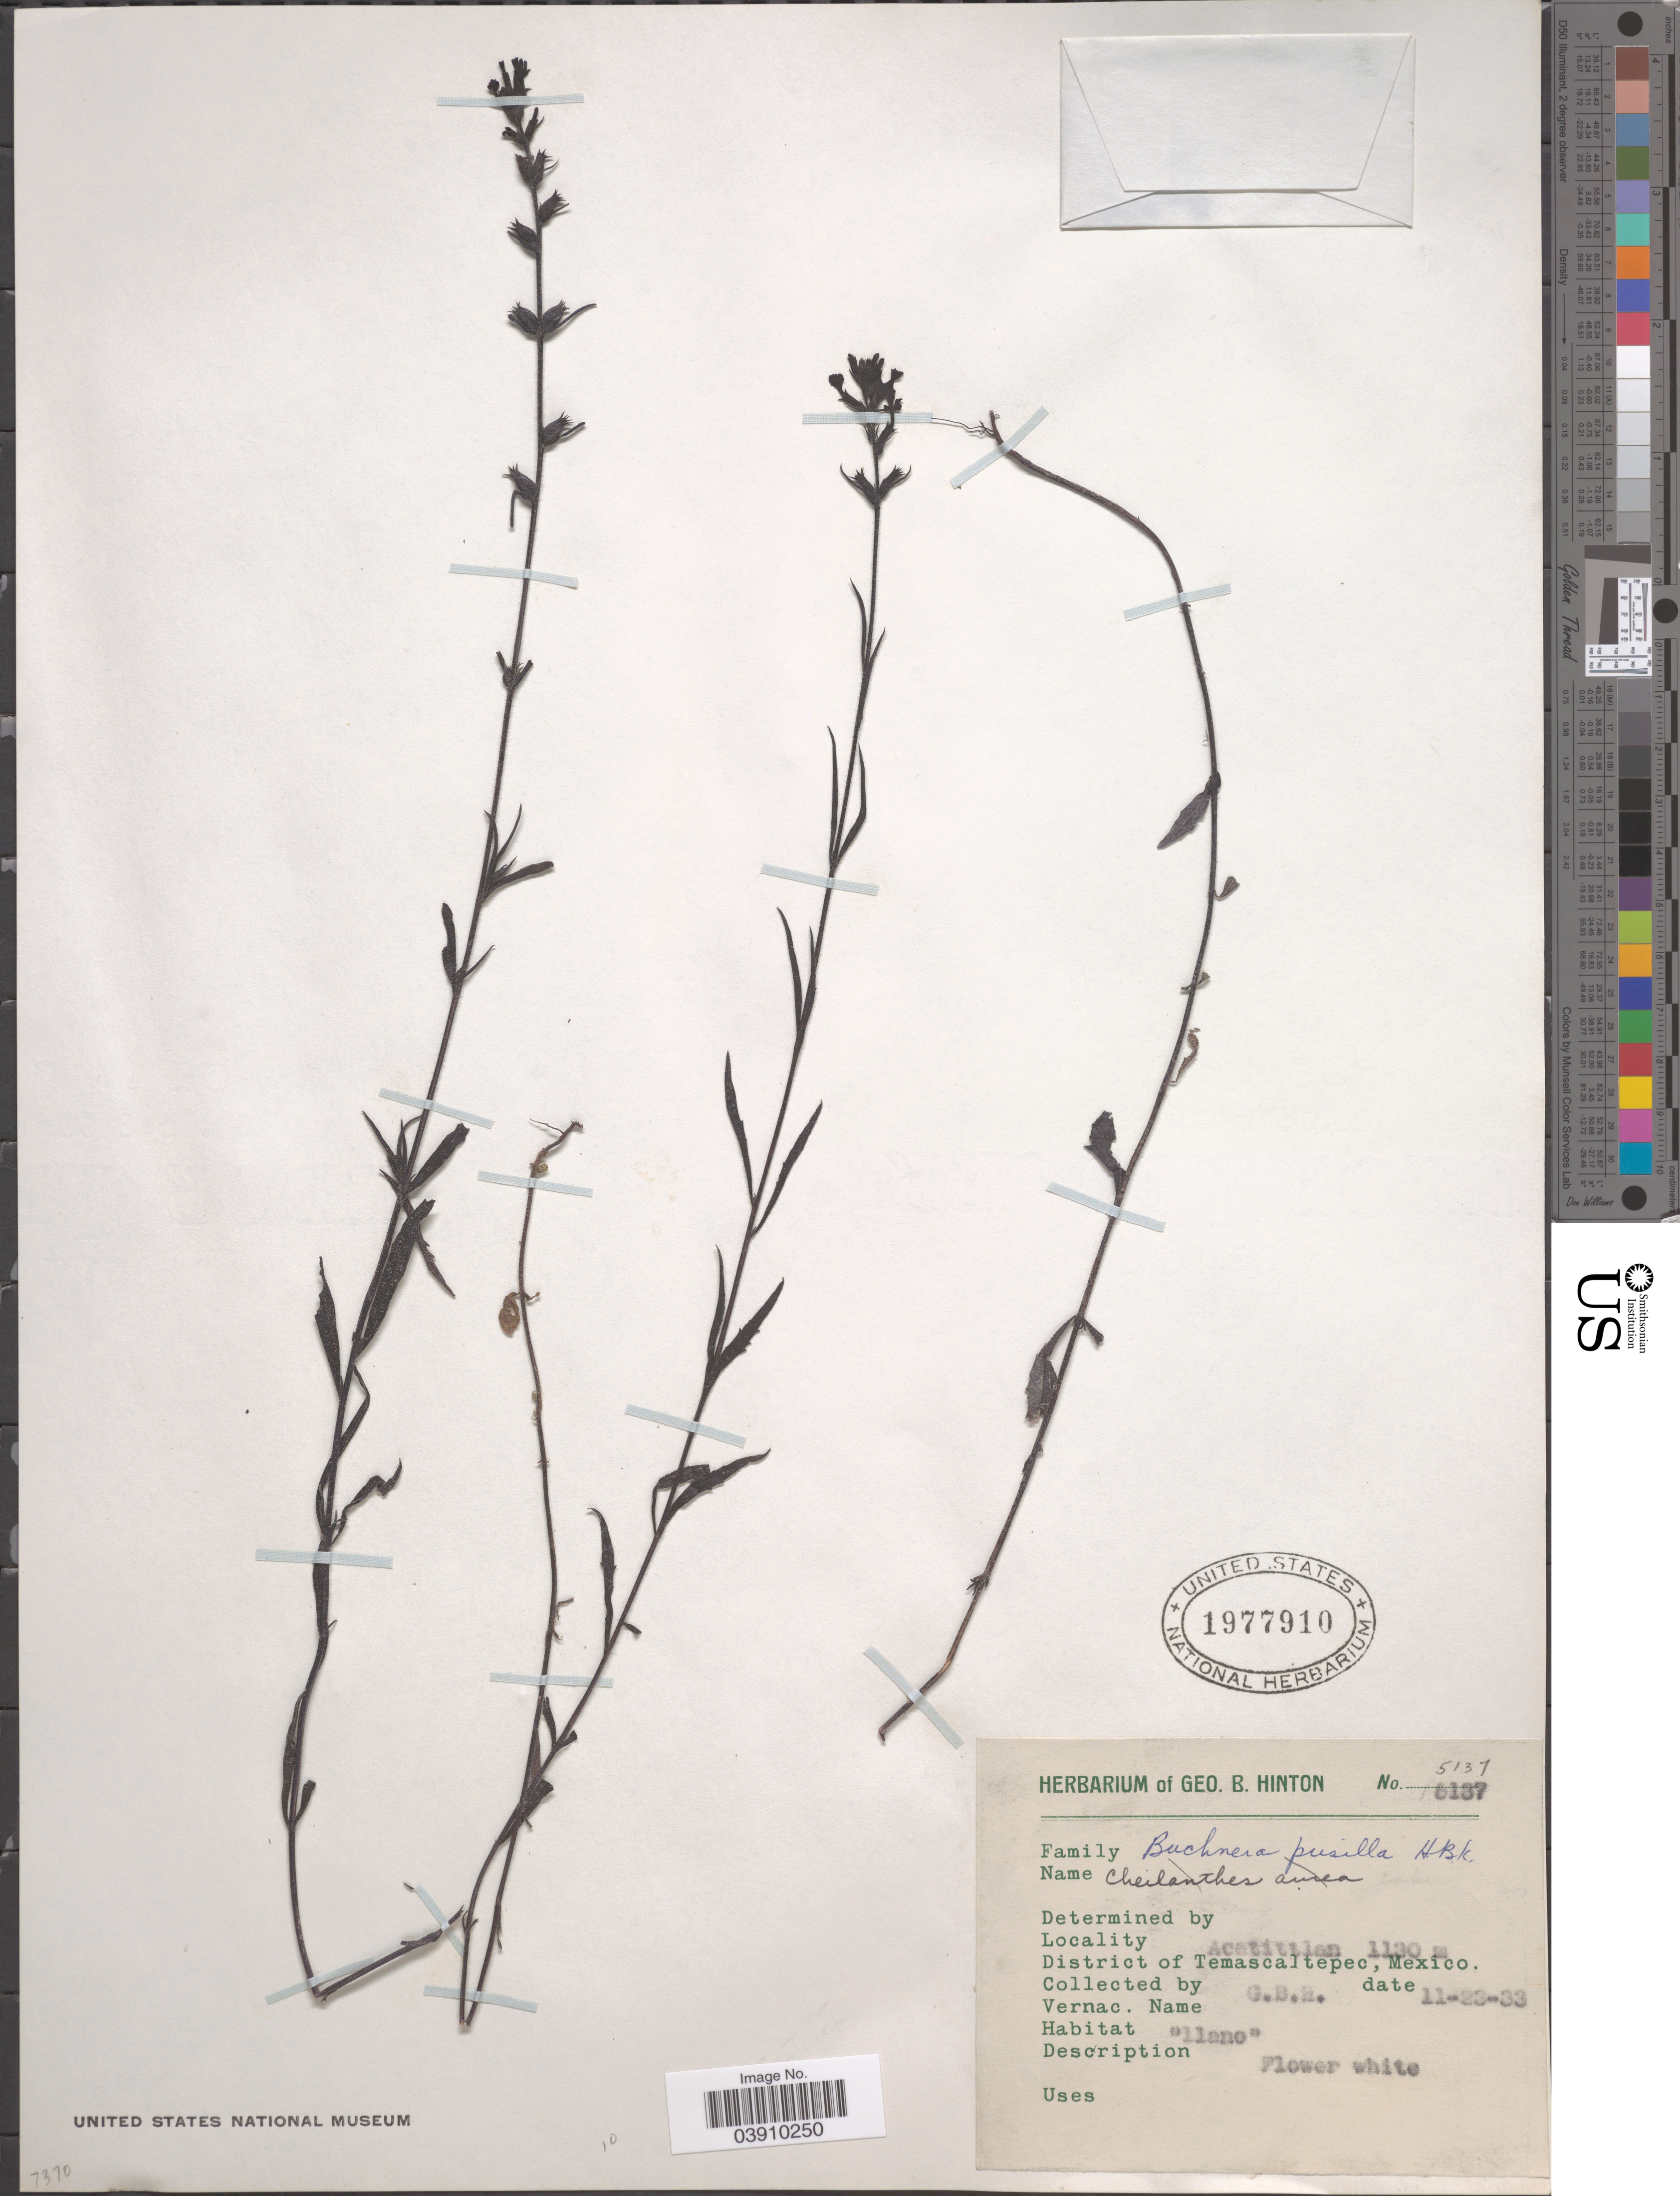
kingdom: Plantae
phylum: Tracheophyta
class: Magnoliopsida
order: Lamiales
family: Orobanchaceae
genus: Buchnera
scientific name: Buchnera pusilla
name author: Kunth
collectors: G. B. Hinton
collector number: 5137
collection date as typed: Transcribed d/m/y: 23/11/33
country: Mexico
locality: Acatitlan. District of Temascaltepec.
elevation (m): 1130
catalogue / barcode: US 1977910